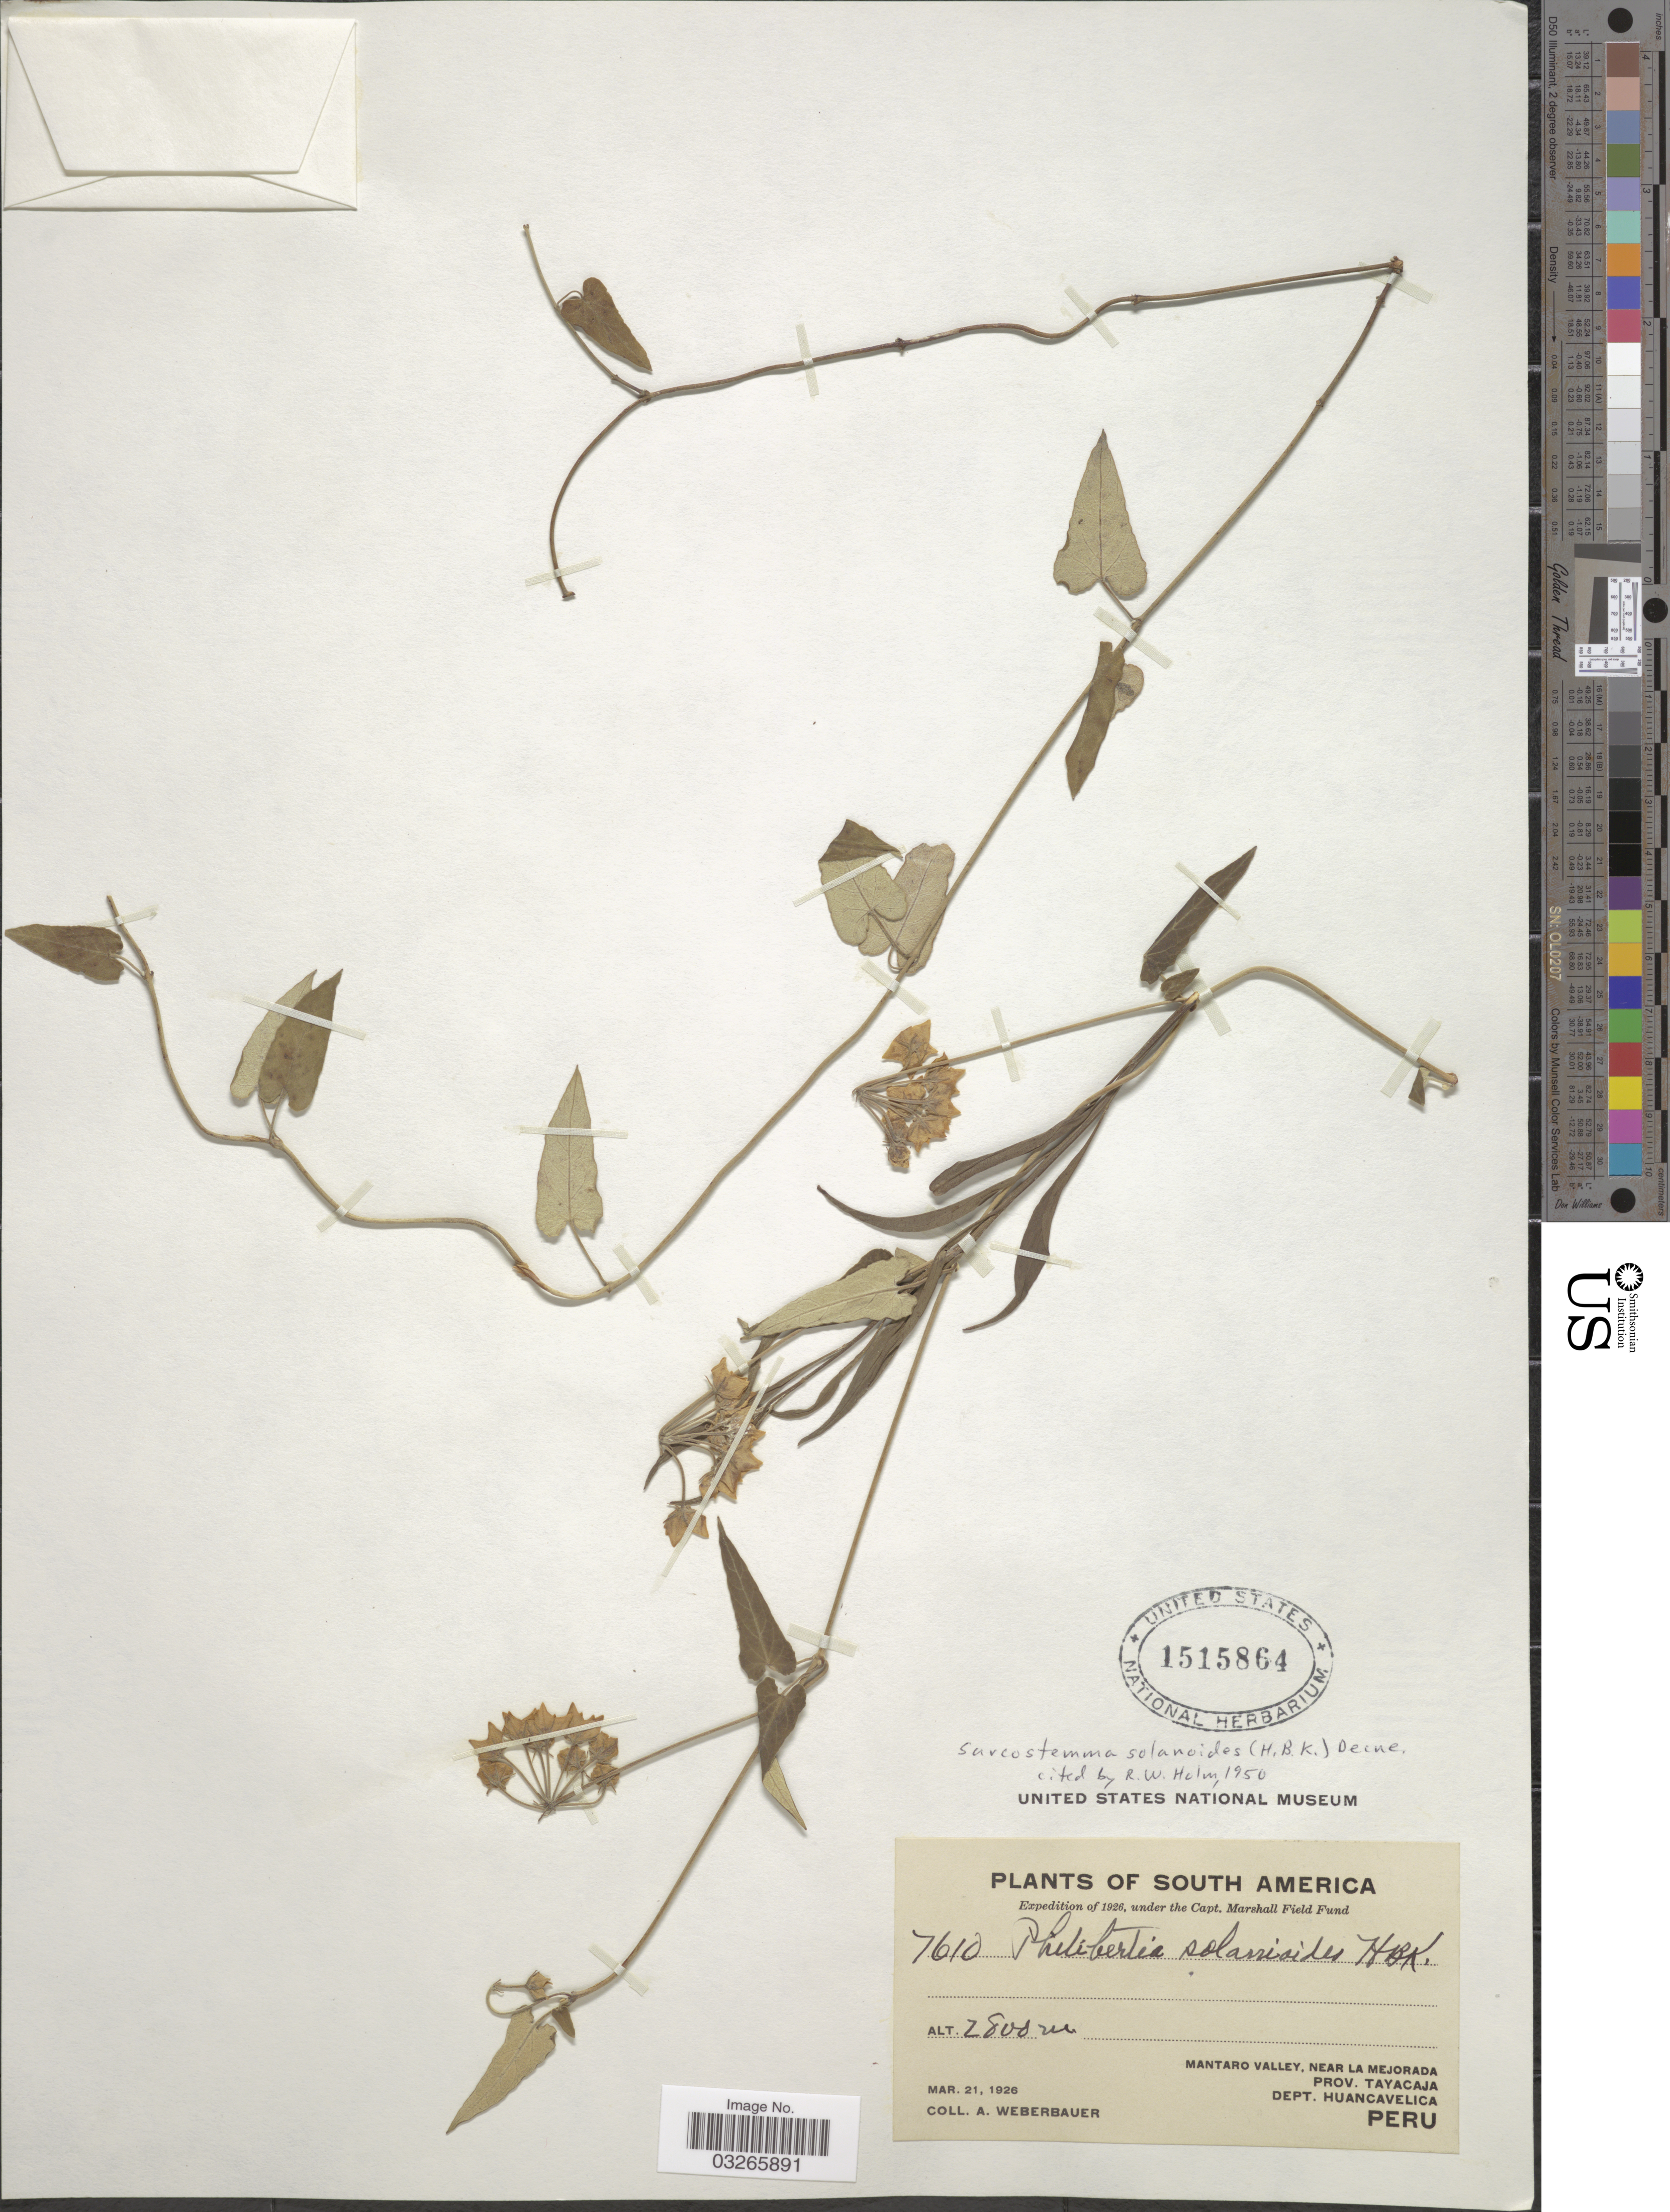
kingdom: Plantae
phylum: Tracheophyta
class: Magnoliopsida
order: Gentianales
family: Apocynaceae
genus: Sarcostemma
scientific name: Sarcostemma solanoides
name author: (Kunth) Decne.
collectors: A. Weberbauer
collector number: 7610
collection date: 1926-03-21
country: Peru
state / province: Huancavelica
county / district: Tayacaja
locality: Mantaro Valley, near La Mejorada. Prov. Tayacaja. Dept. Huancavelica.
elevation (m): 2800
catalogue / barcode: US 1515864